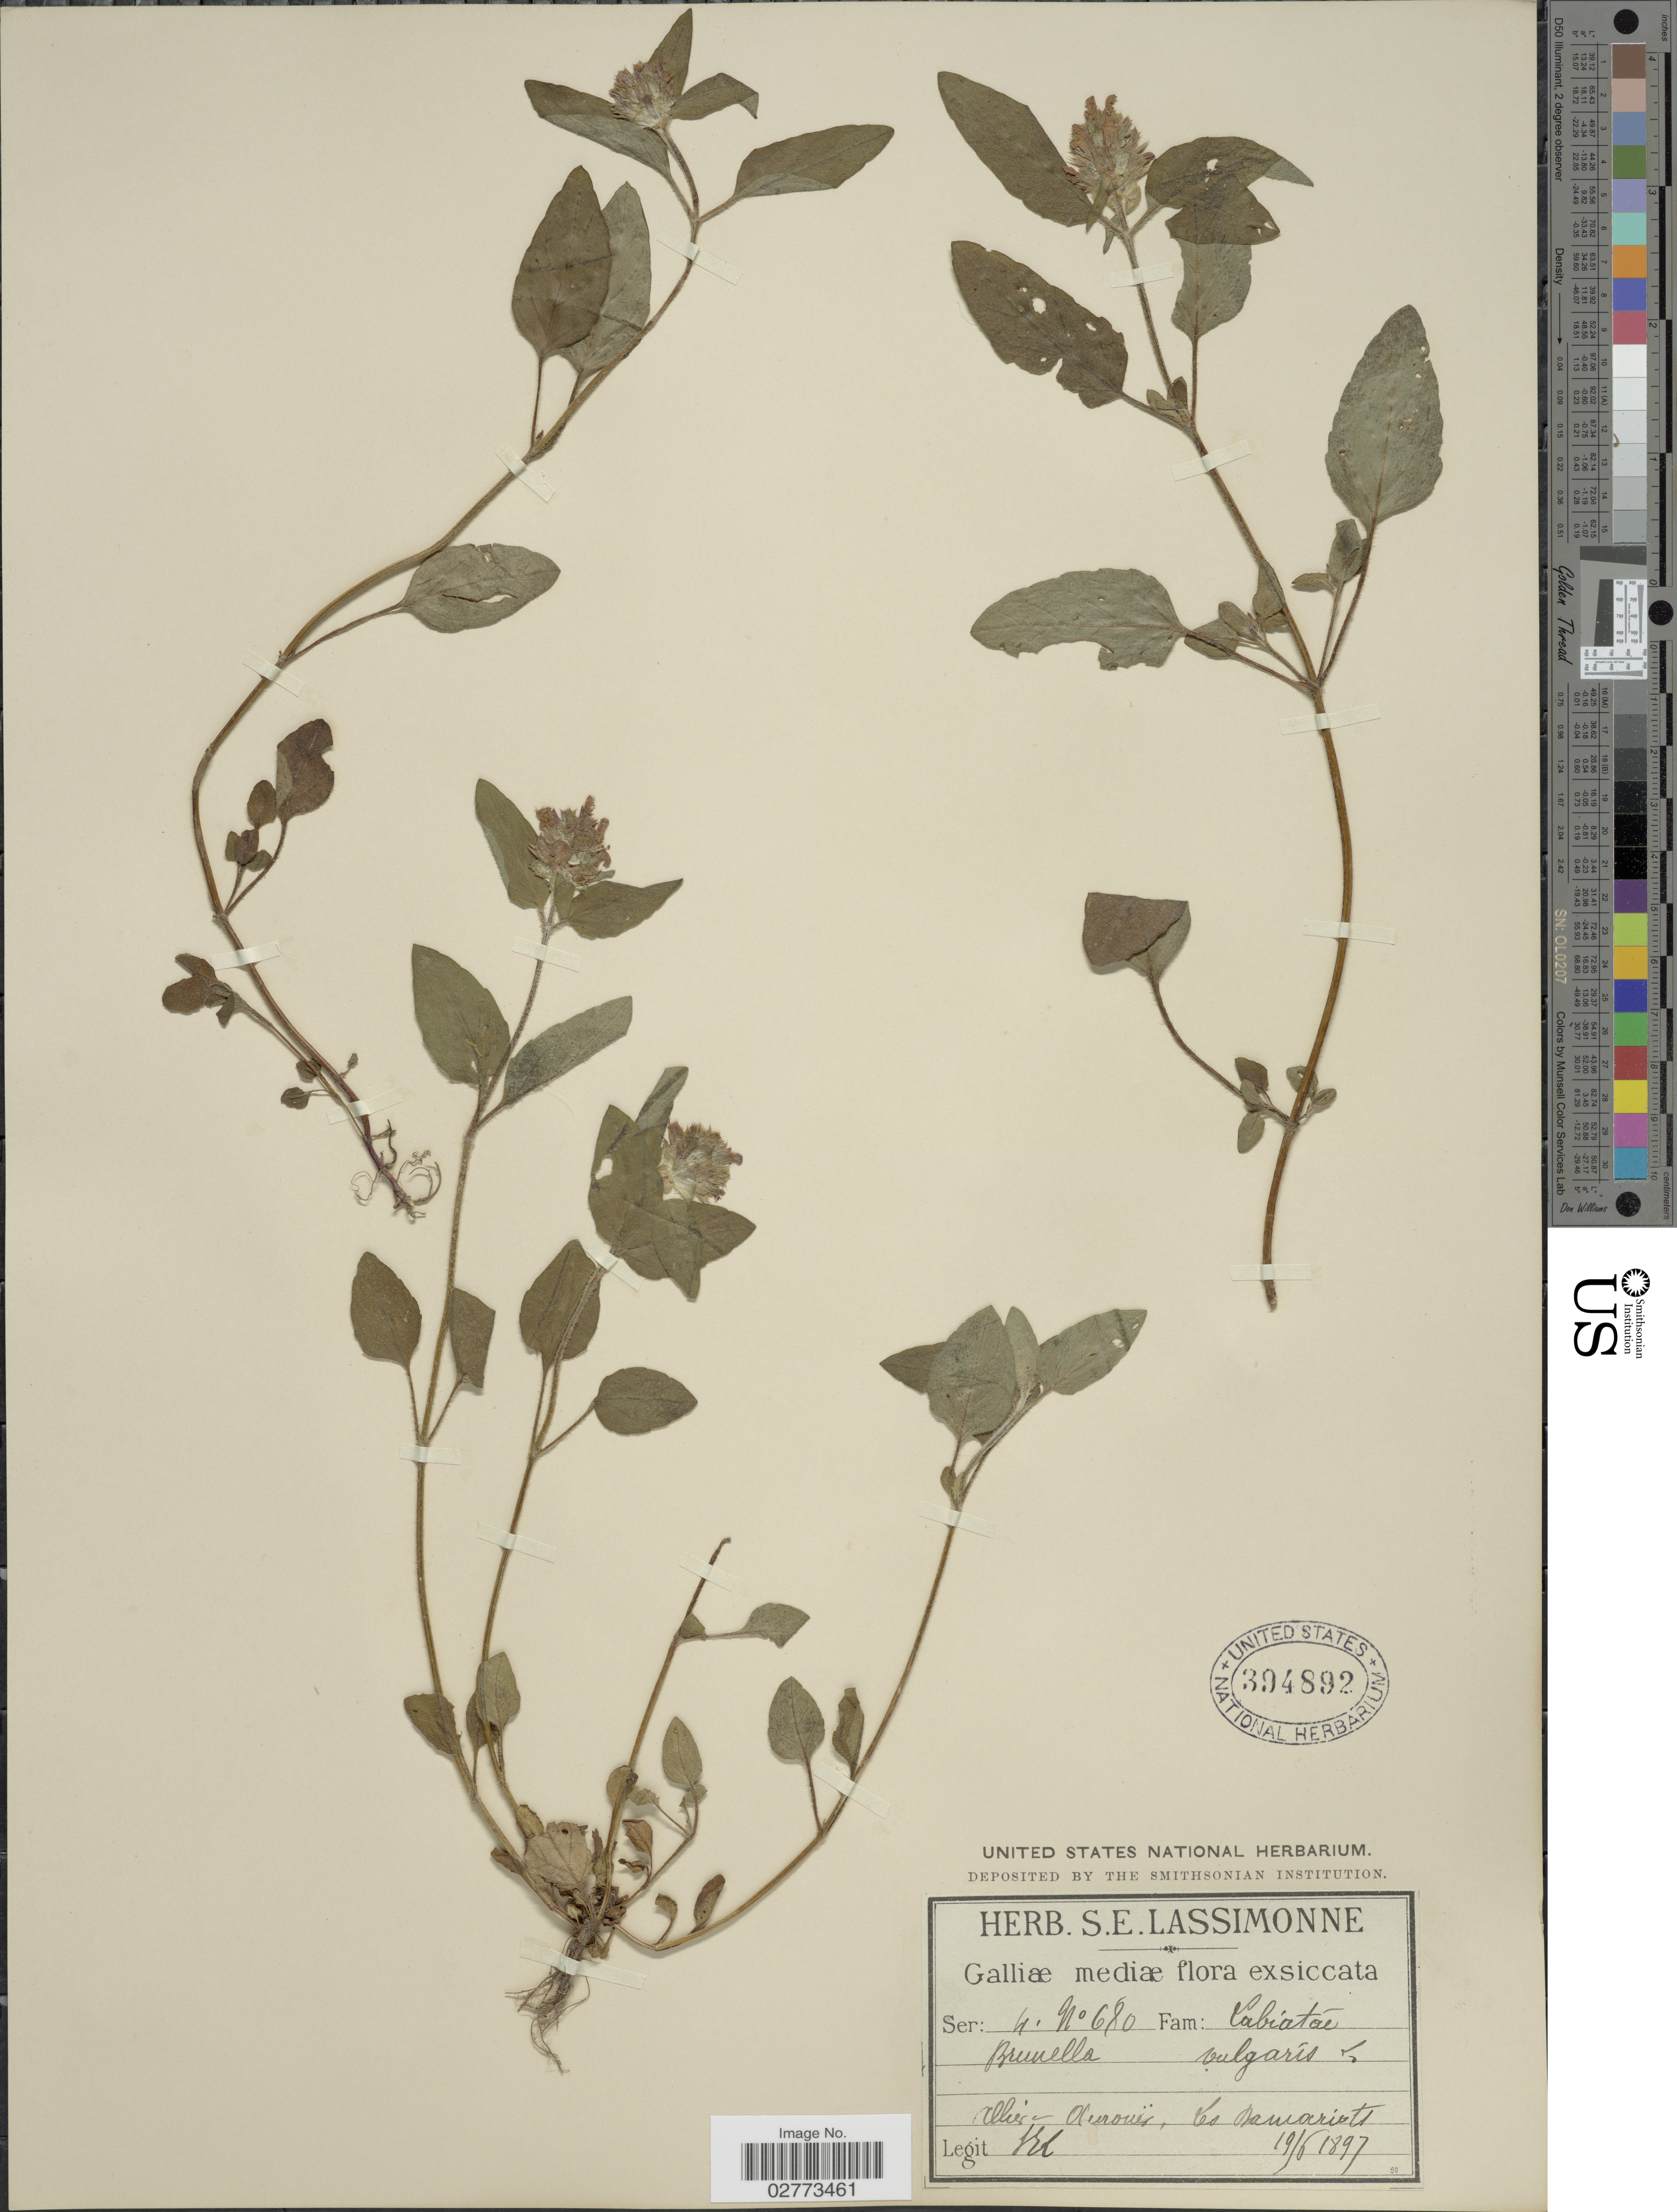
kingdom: Plantae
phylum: Tracheophyta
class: Magnoliopsida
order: Lamiales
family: Lamiaceae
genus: Prunella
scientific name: Prunella vulgaris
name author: L.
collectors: S. Lassimonne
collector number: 680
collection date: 1897-06-19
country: France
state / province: Auvergne-Rhône-Alpes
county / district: Allier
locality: Galliæ mediæ [Central France]. Allier - Aurouër, Les Damariats.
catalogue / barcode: US 394892